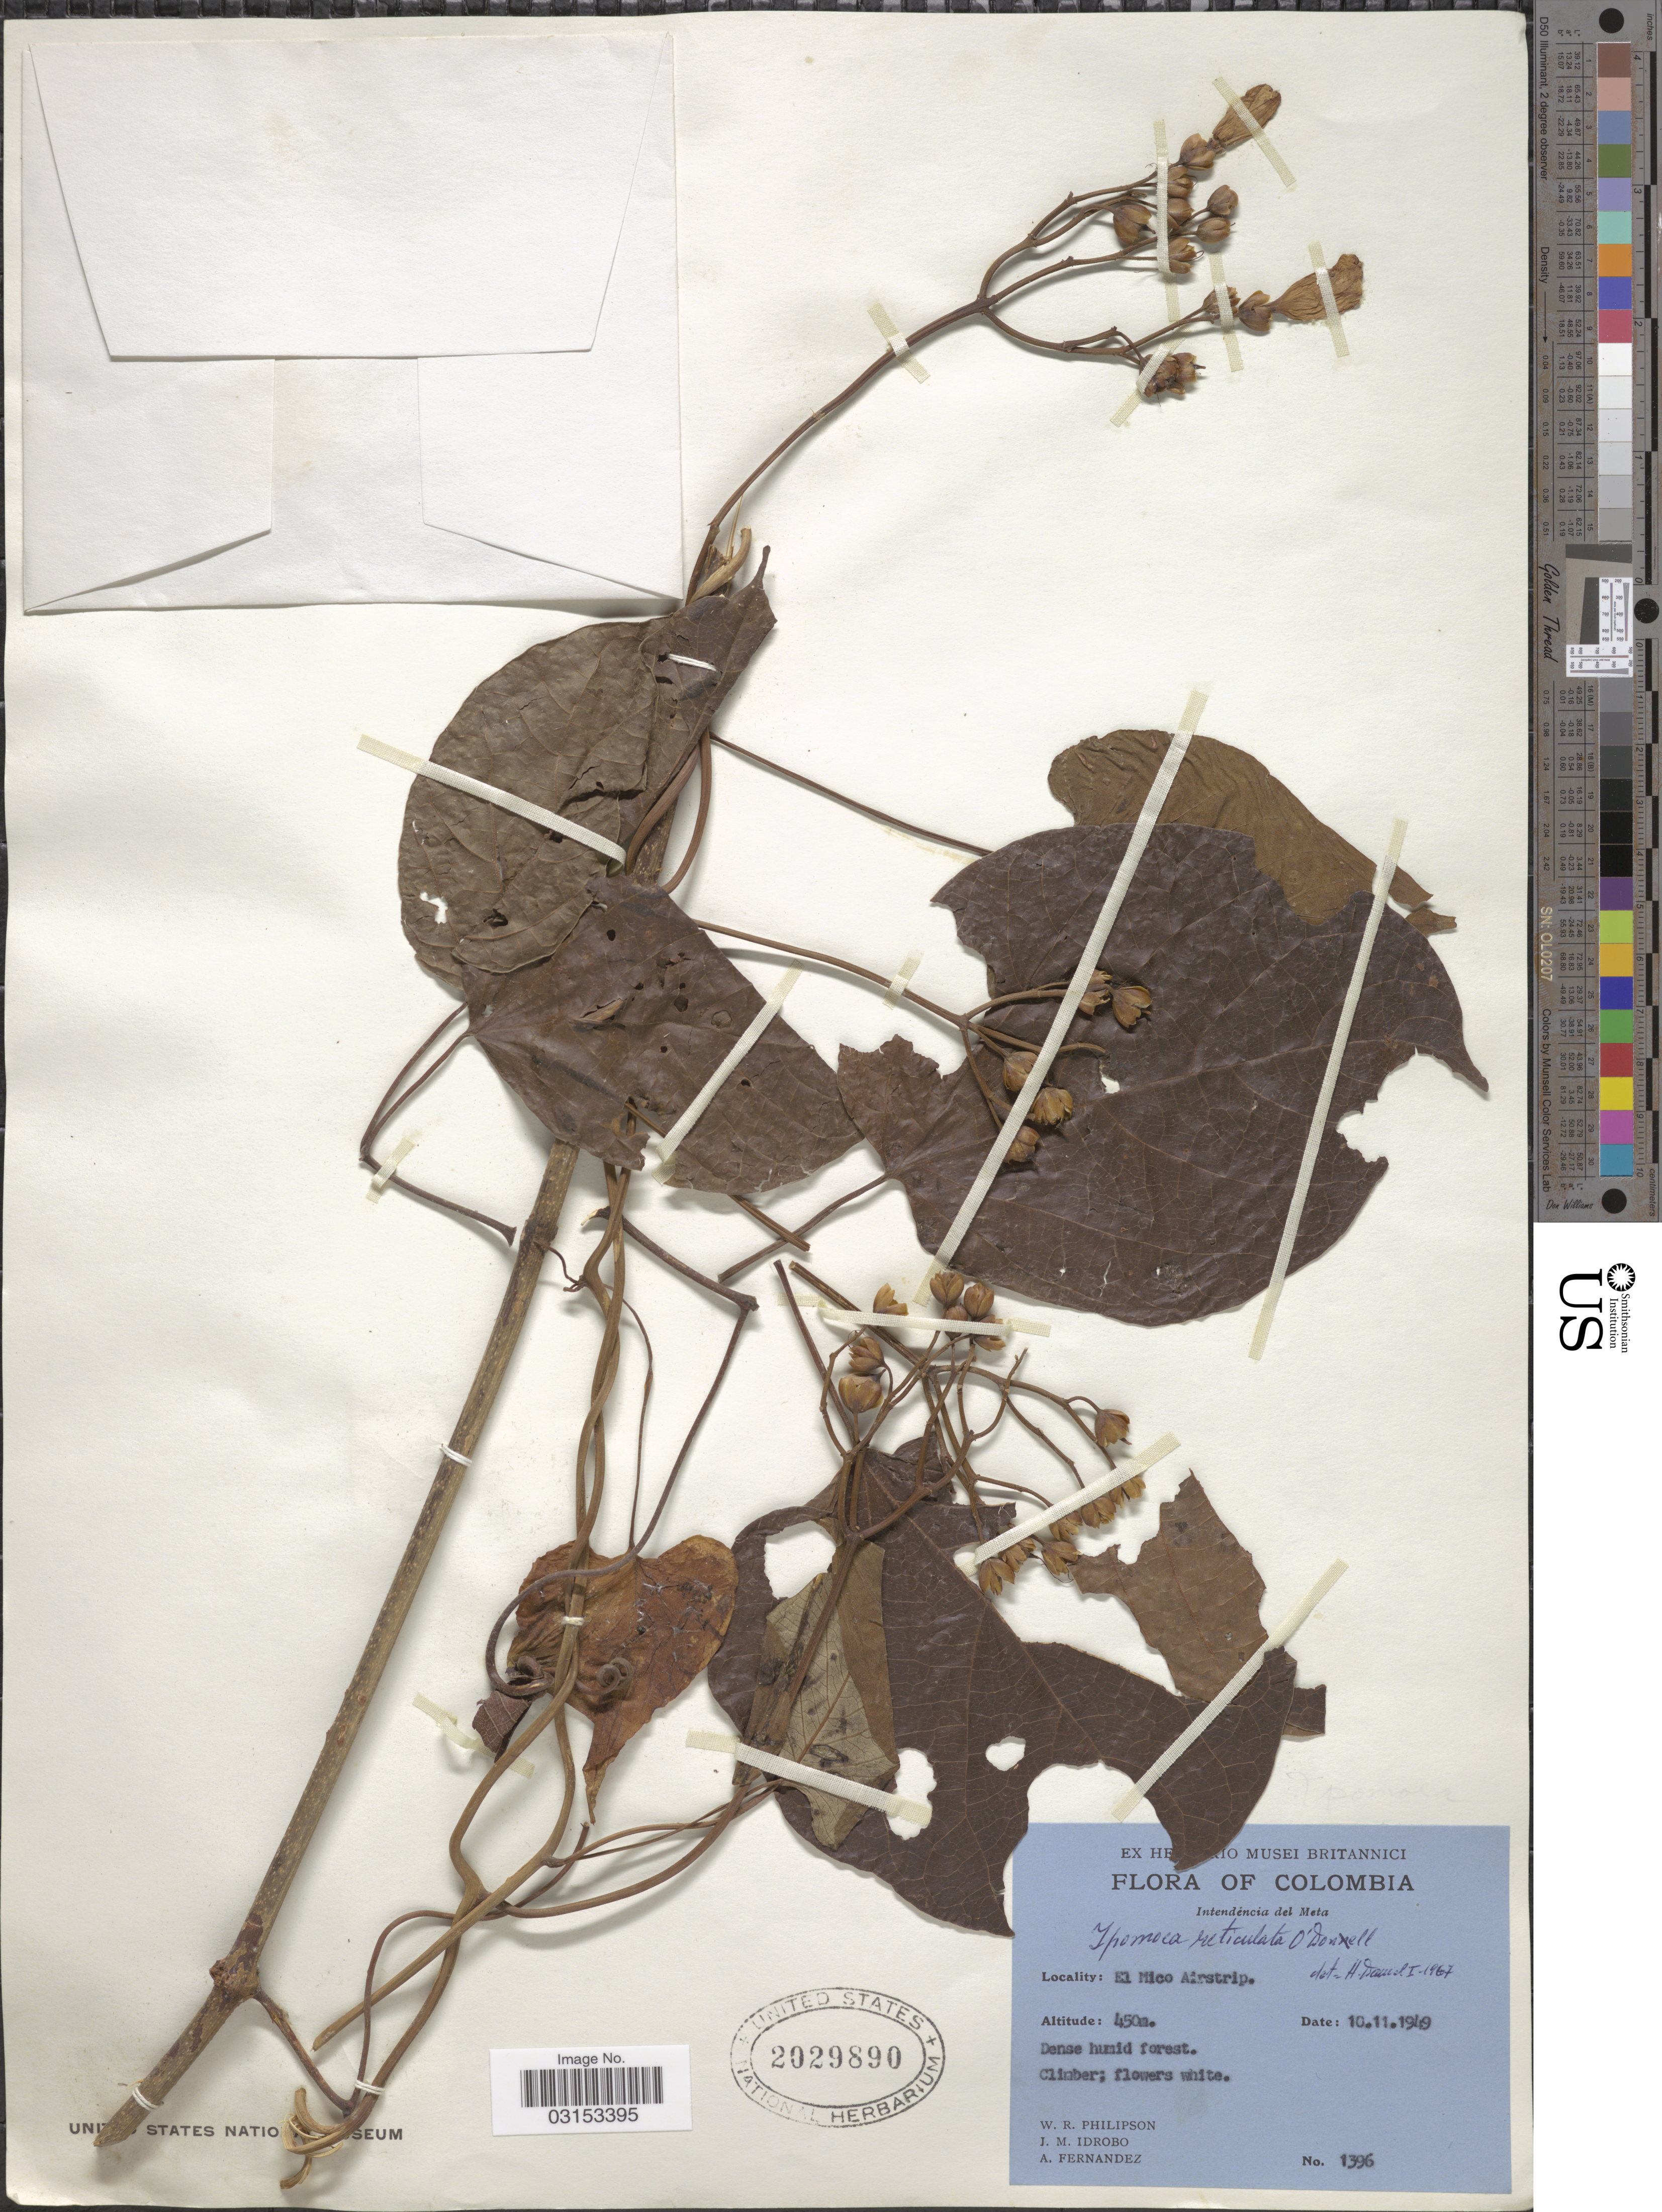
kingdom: Plantae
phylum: Tracheophyta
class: Magnoliopsida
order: Solanales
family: Convolvulaceae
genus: Ipomoea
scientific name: Ipomoea reticulata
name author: O'Donell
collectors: W. R. Philipson, J. M. Idrobo & A. Fernandez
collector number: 1396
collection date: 1949-11-10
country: Colombia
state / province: Meta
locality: Intendencia del Meta. El Mico Airstrip.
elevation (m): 450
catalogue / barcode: US 2029890